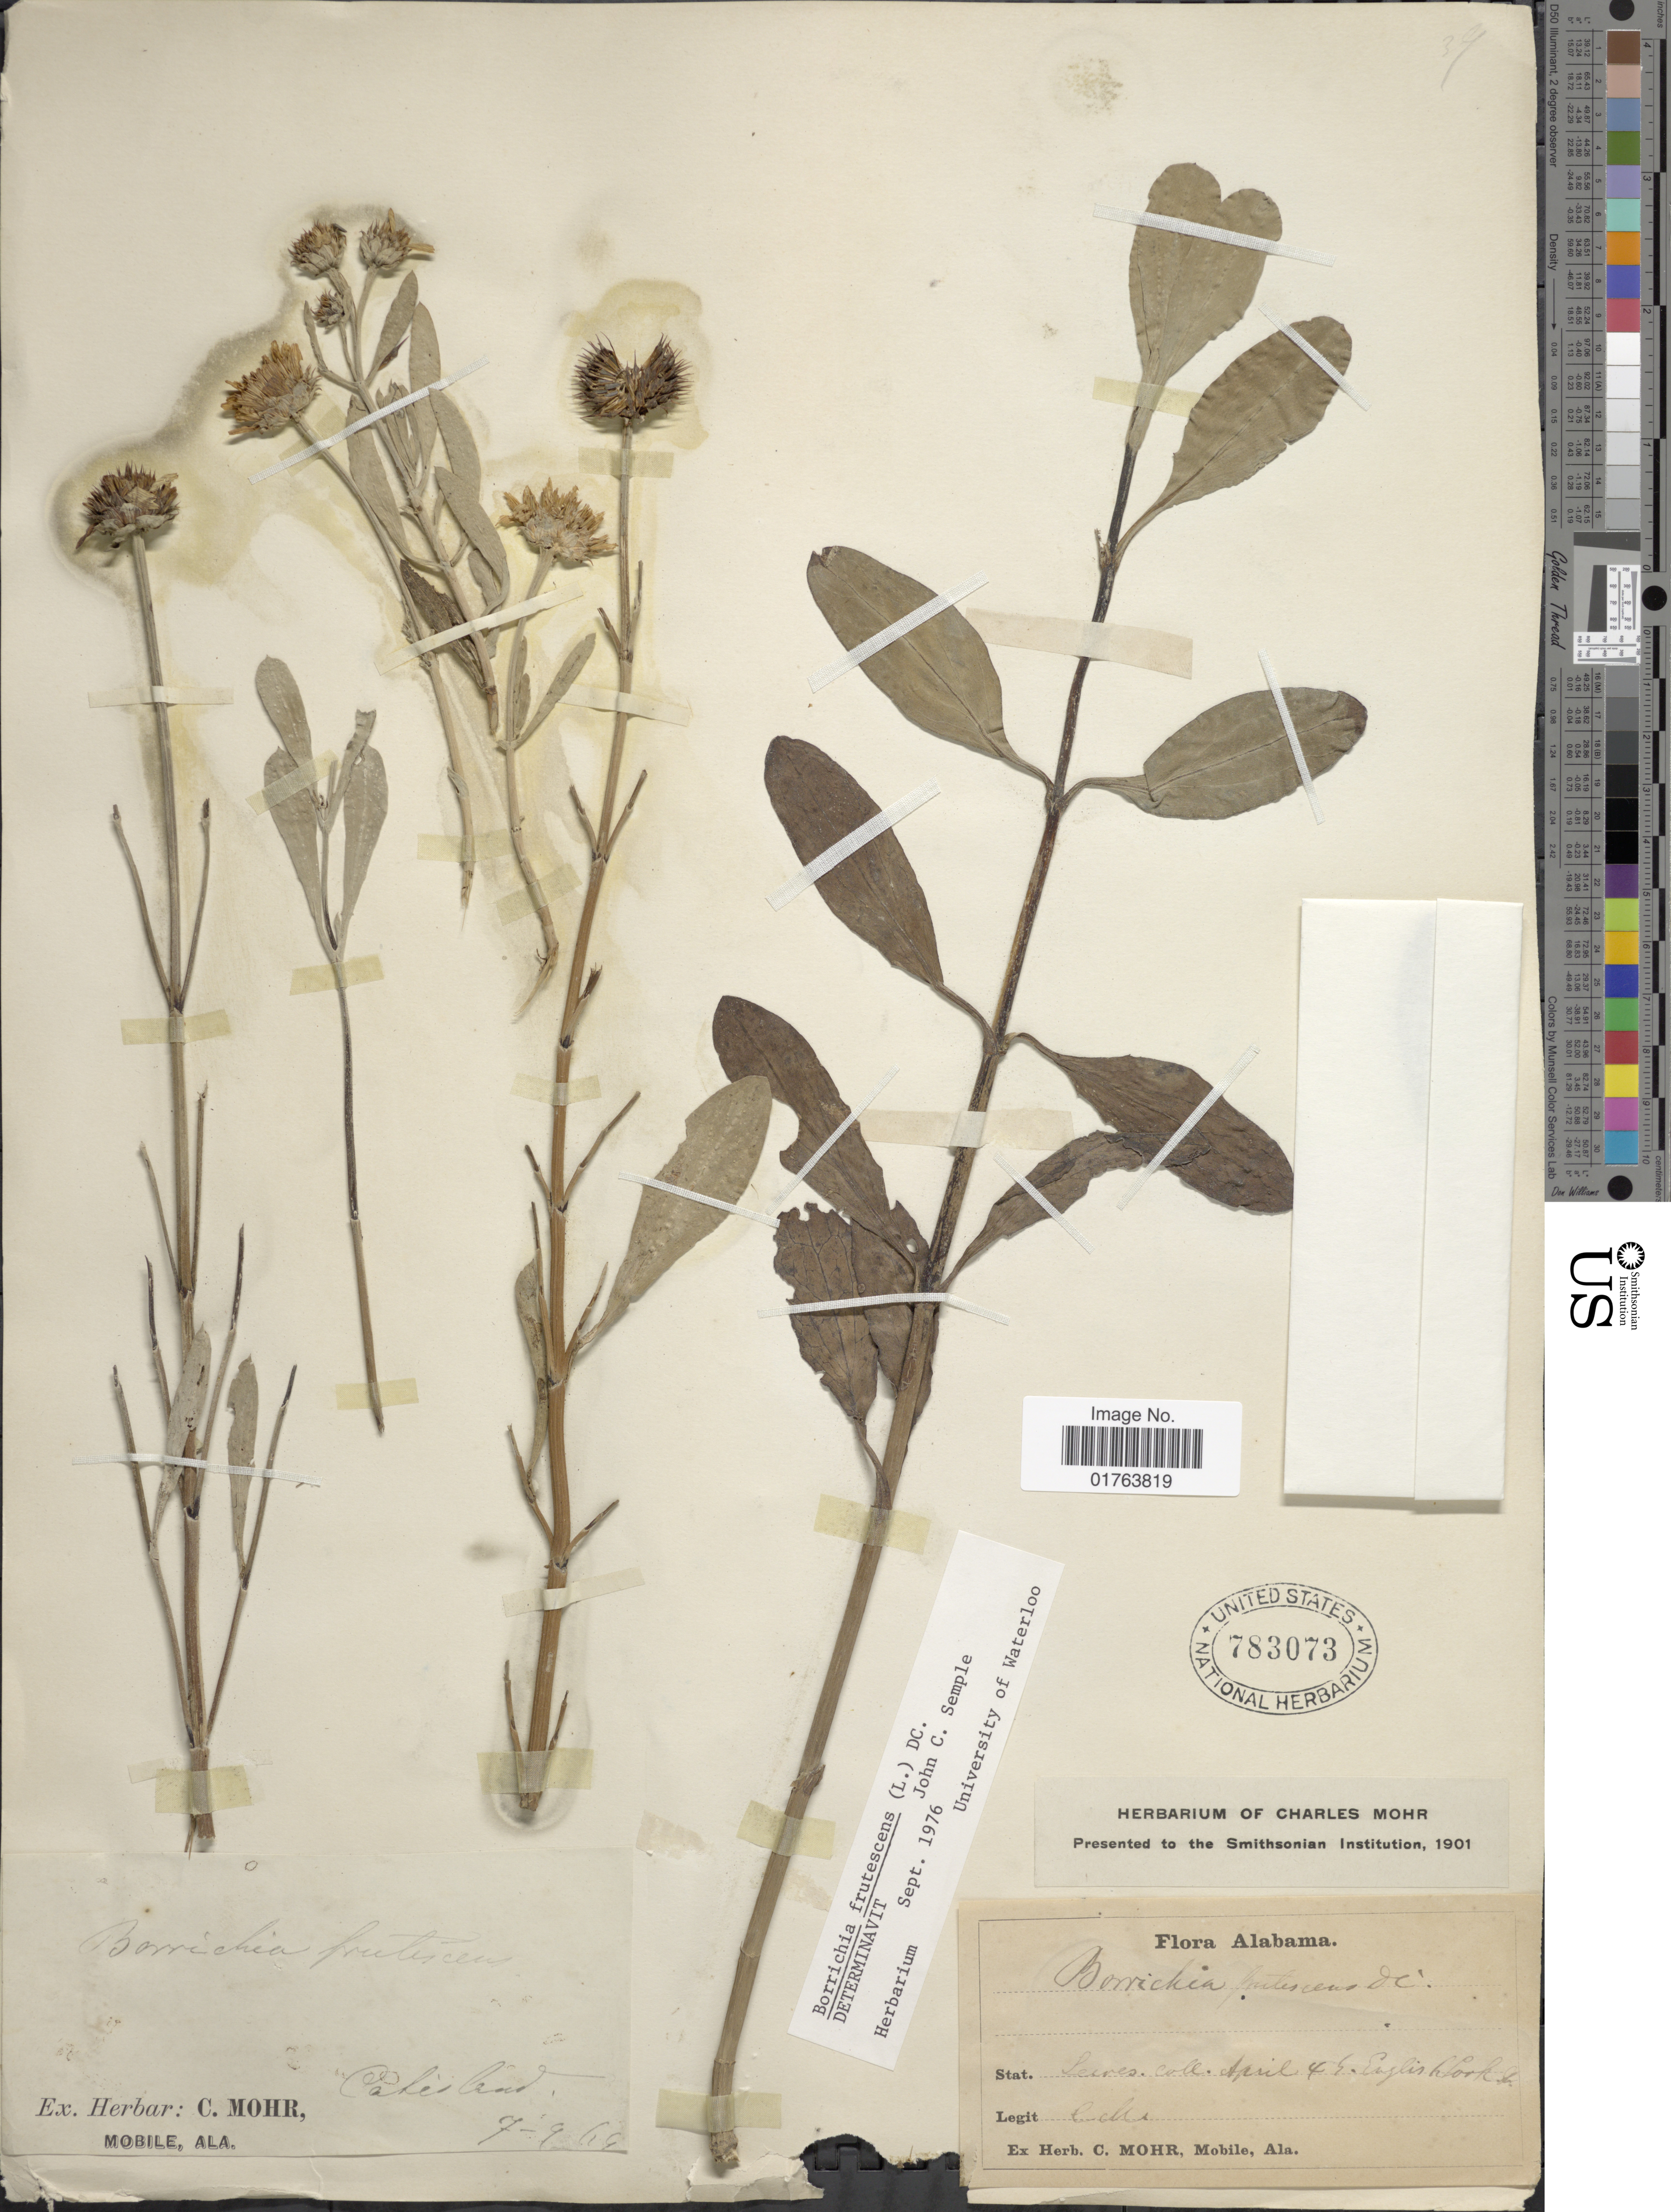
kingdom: Plantae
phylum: Tracheophyta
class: Magnoliopsida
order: Asterales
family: Asteraceae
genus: Borrichia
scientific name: Borrichia frutescens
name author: (L.) DC.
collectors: C. T. Mohr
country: United States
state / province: Alabama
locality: Echo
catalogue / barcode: US 783073